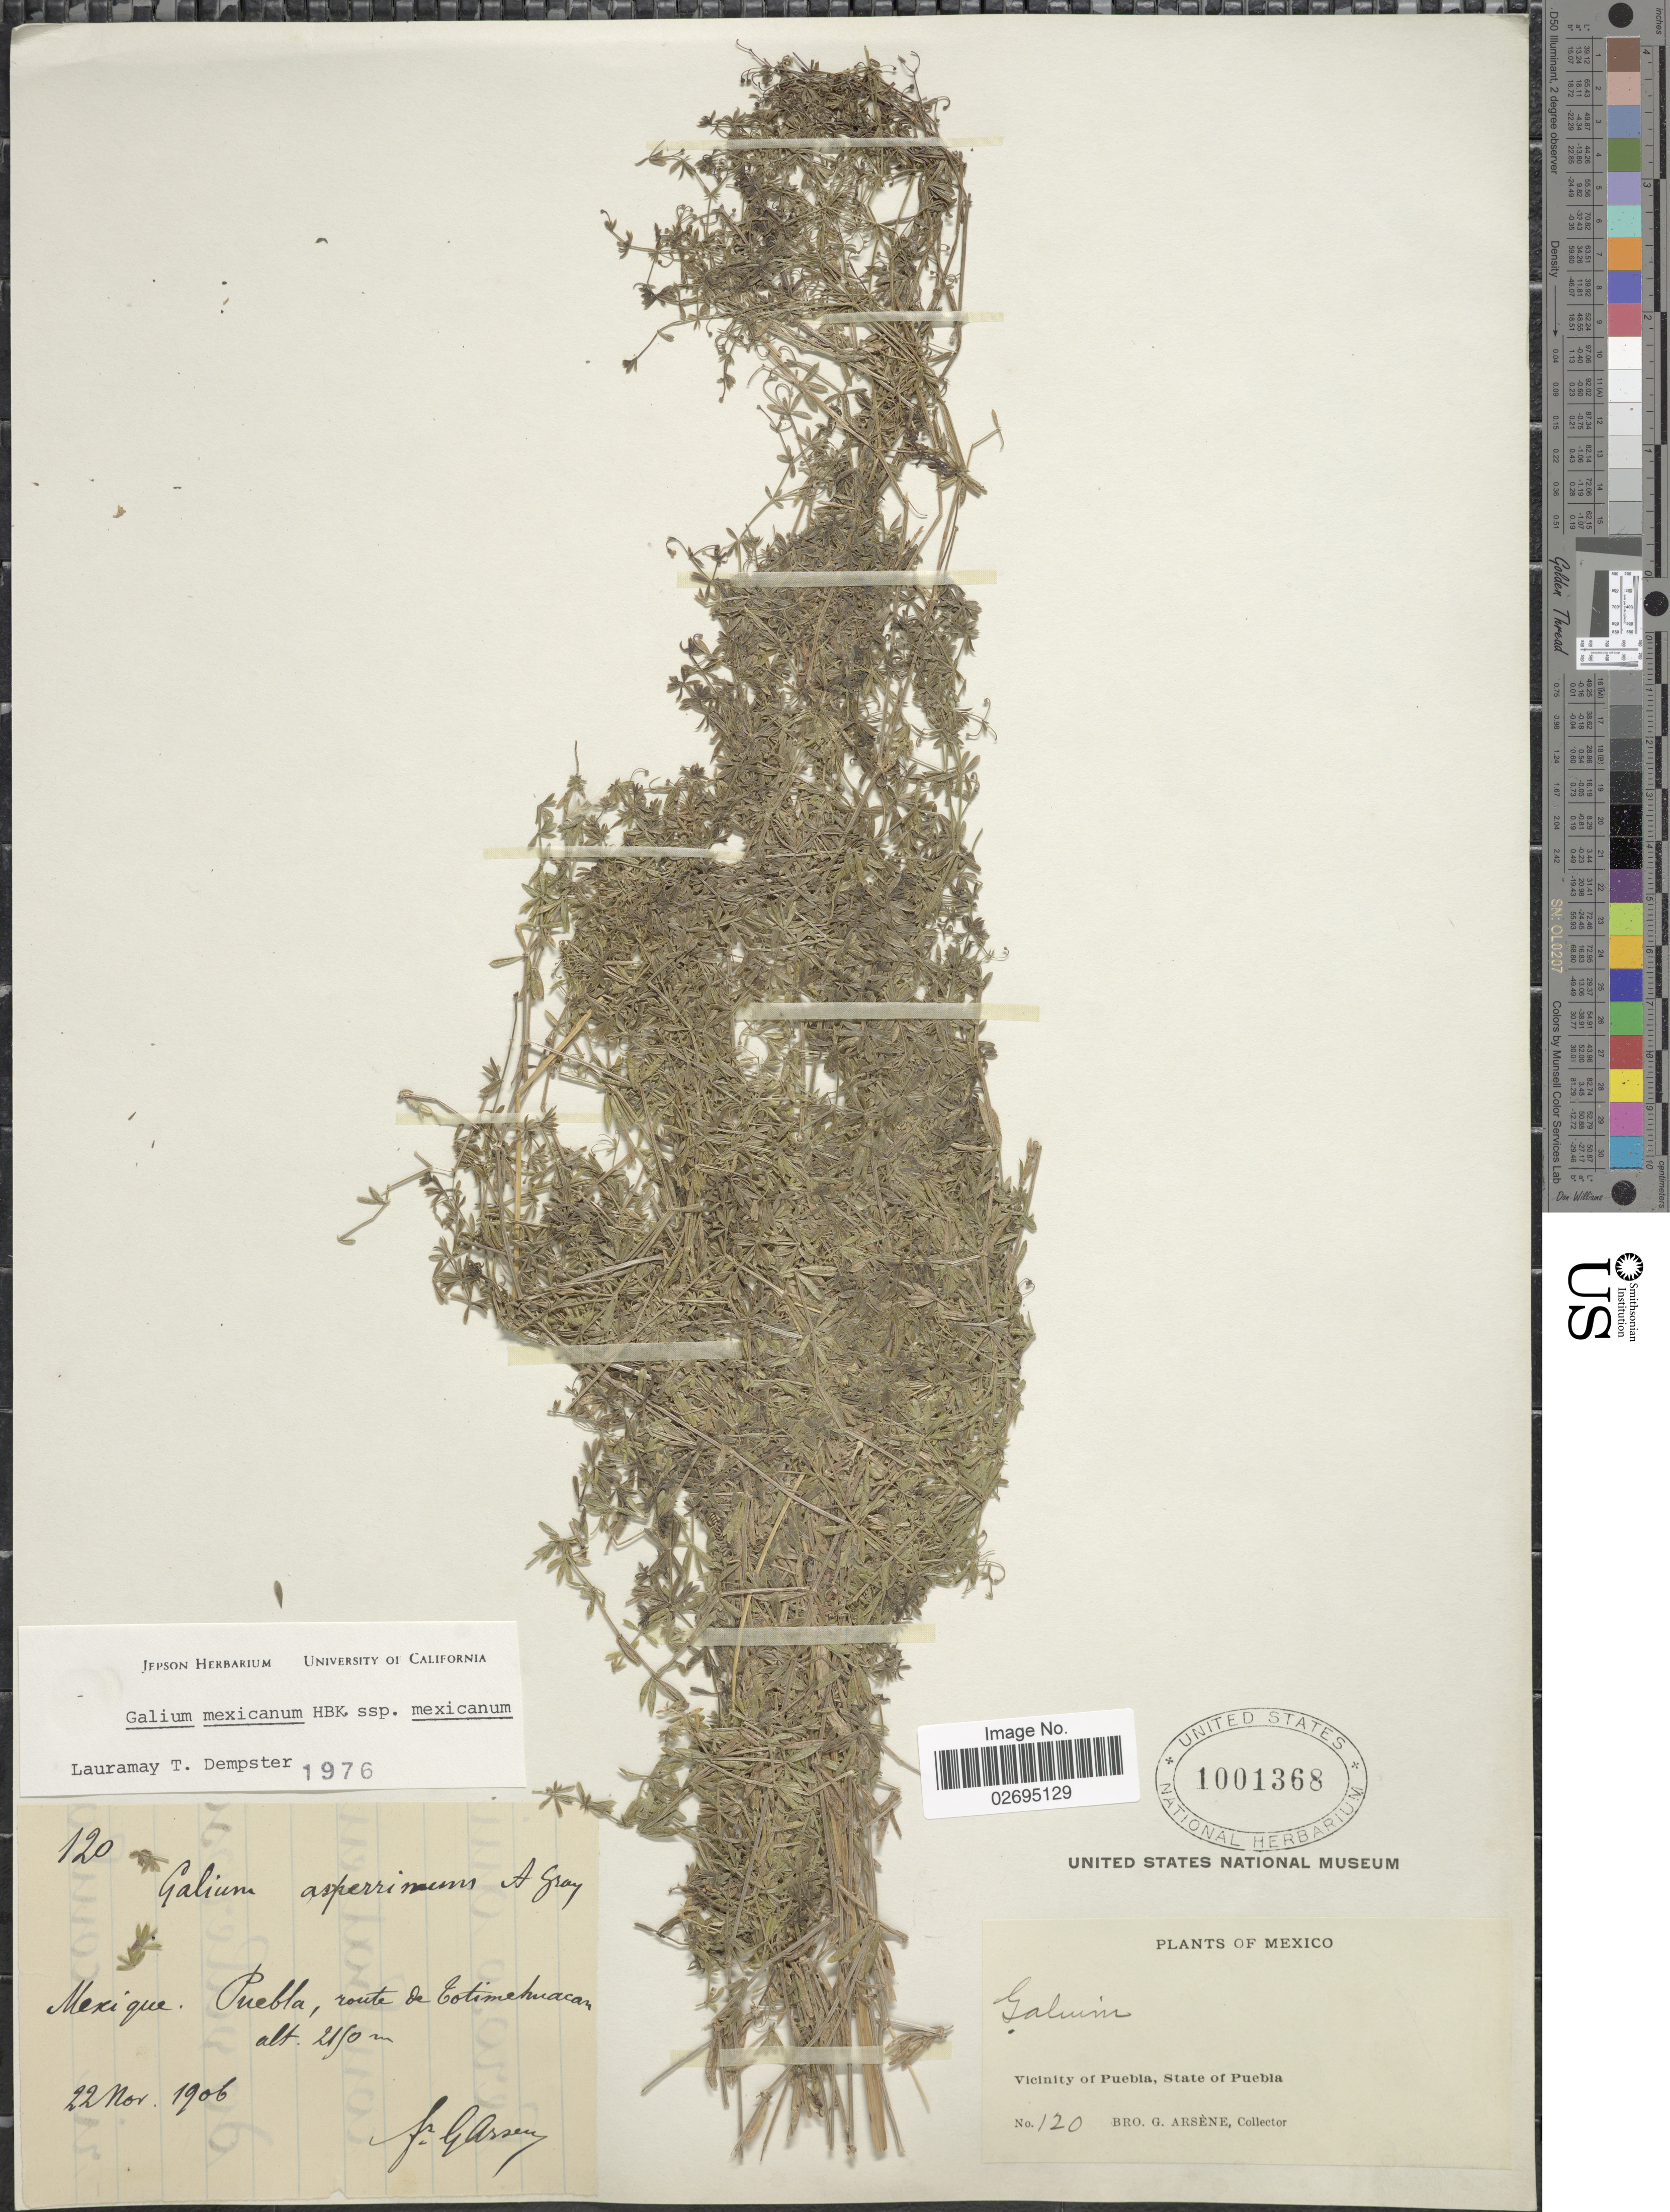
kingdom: Plantae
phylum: Tracheophyta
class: Magnoliopsida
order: Gentianales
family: Rubiaceae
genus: Galium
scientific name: Galium mexicanum subsp. mexicanum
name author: Kunth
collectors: Bro. G. Arsène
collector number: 120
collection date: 1906-11-22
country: Mexico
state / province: Puebla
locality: Route de Totimehuacan [Totimehuacan Road] - Vicinity of Puebla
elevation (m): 2150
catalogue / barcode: US 1001368